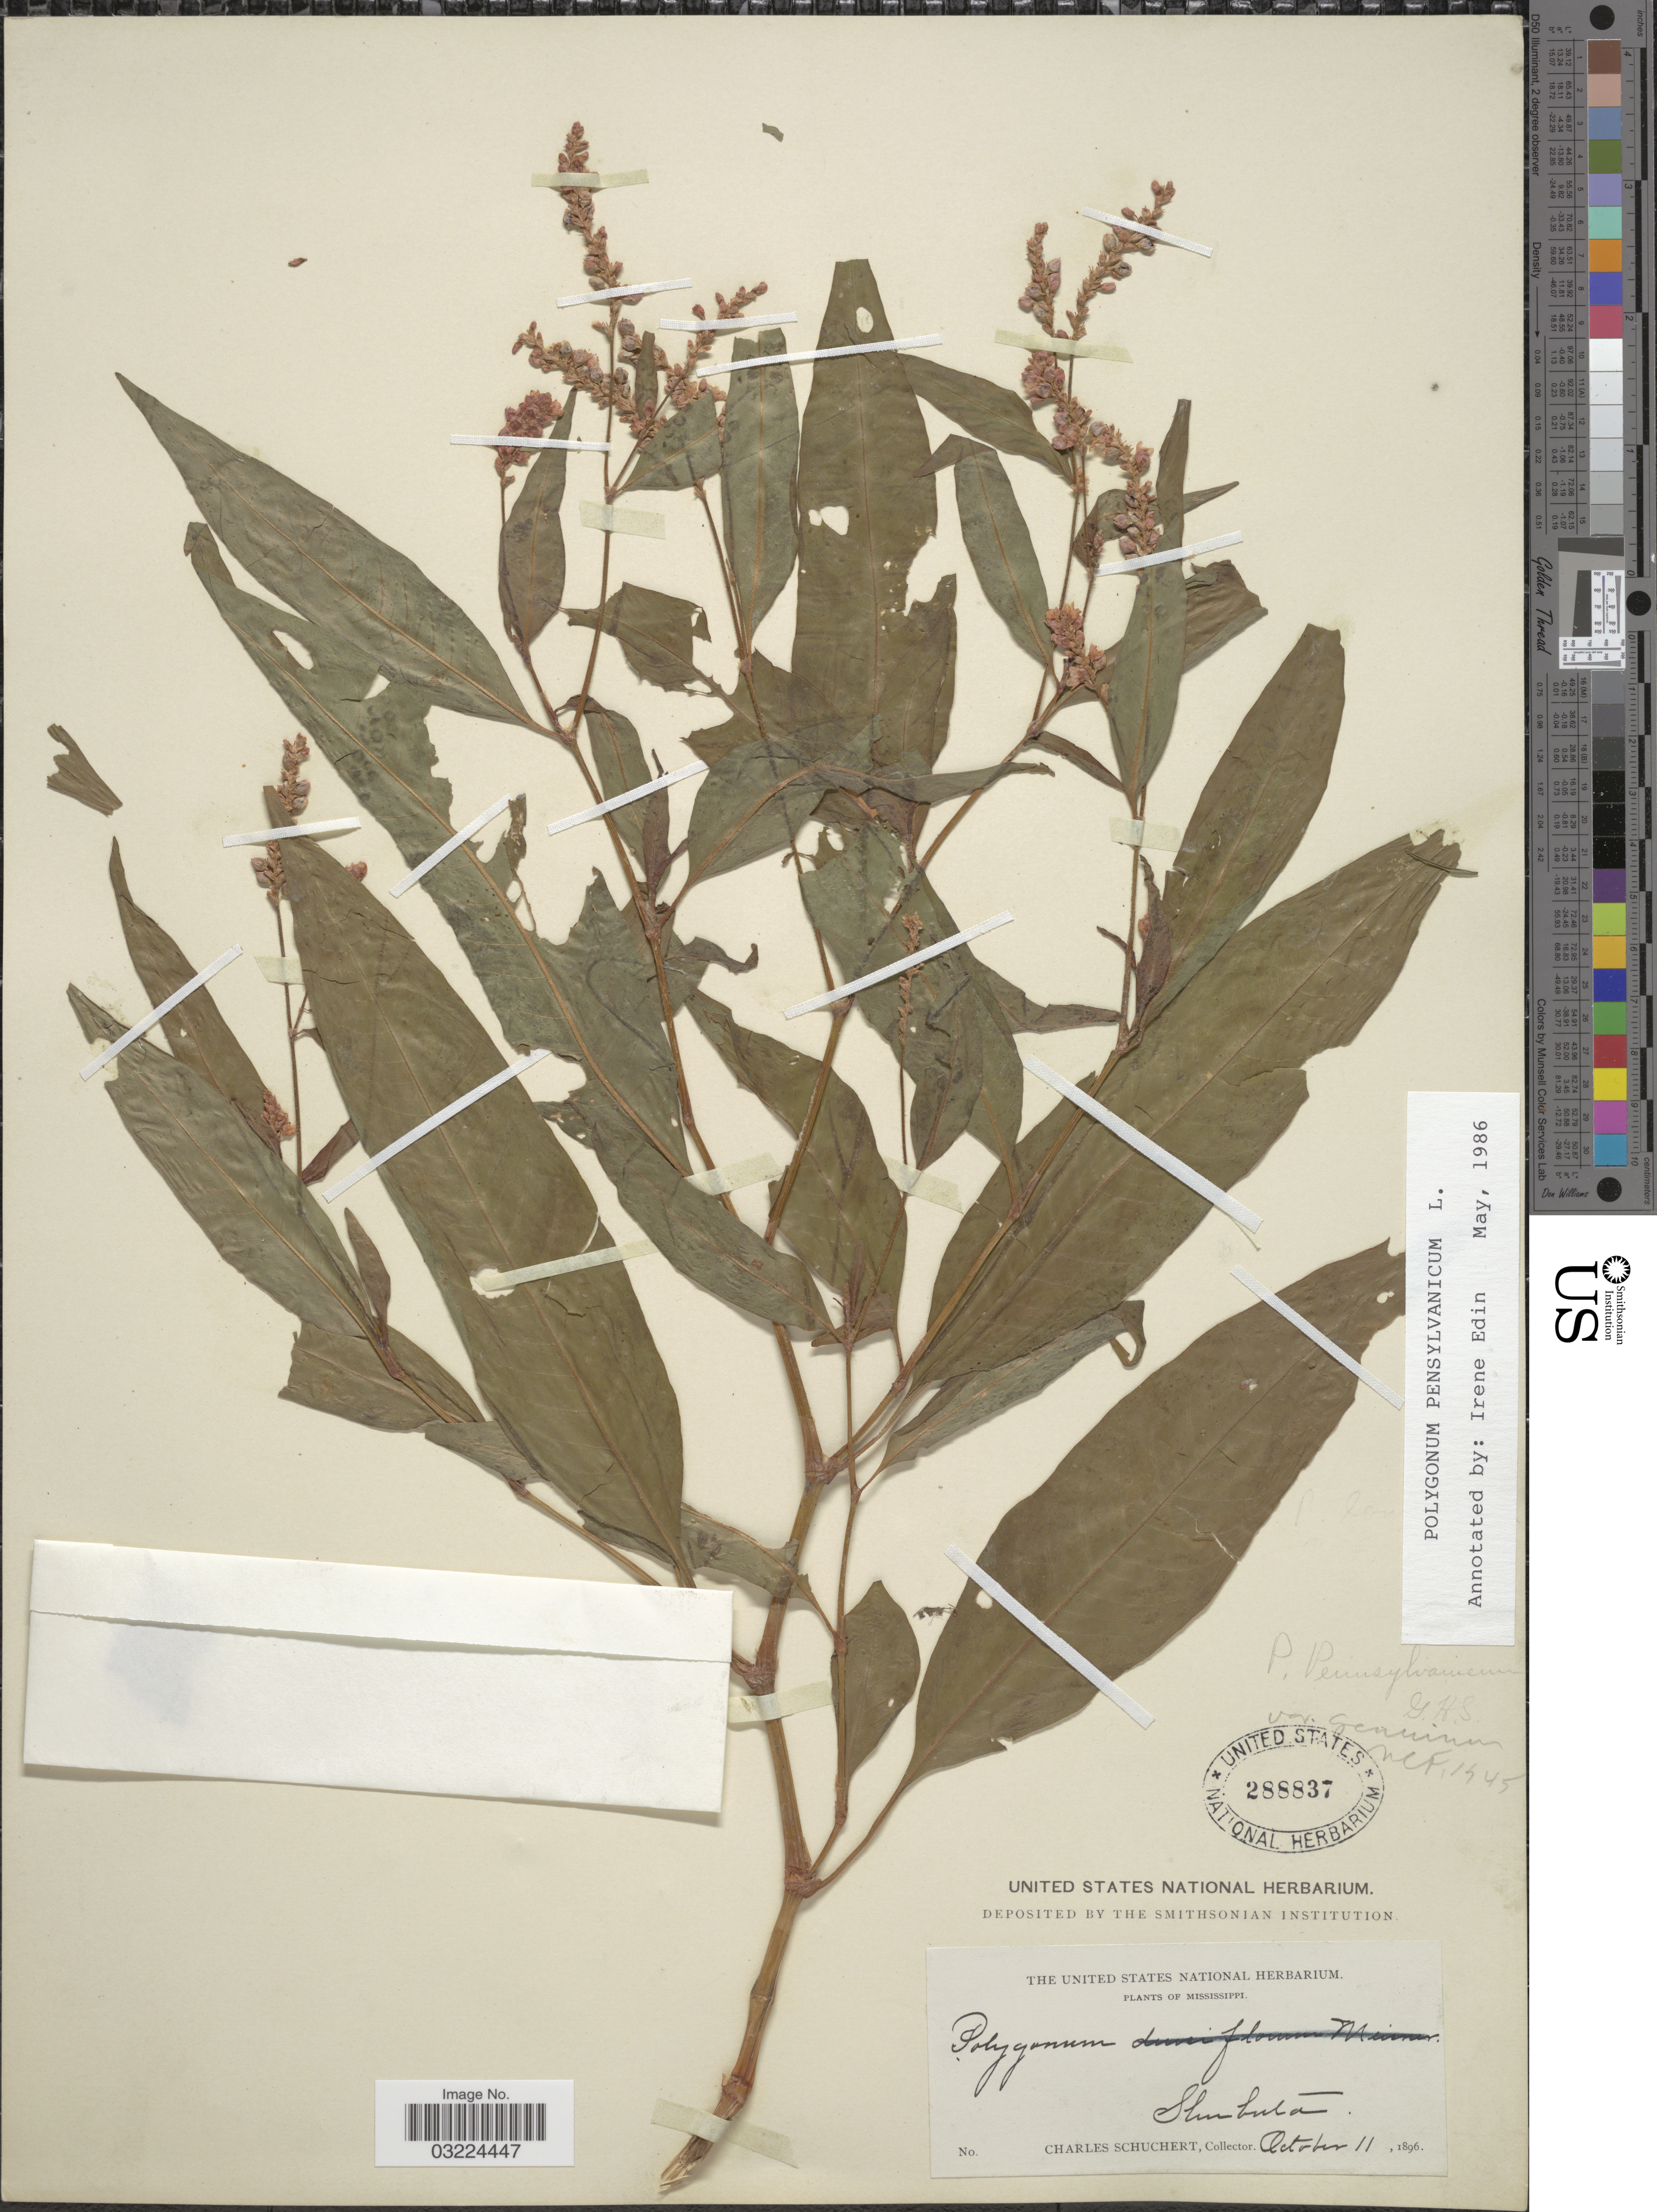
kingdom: Plantae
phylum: Tracheophyta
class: Magnoliopsida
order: Caryophyllales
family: Polygonaceae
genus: Persicaria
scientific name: Persicaria pensylvanica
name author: (L.) M. Gómez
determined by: Atha, D. E.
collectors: C. Schuchert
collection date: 1896-10-11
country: United States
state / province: Mississippi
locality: Shubuta.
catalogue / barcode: US 288837